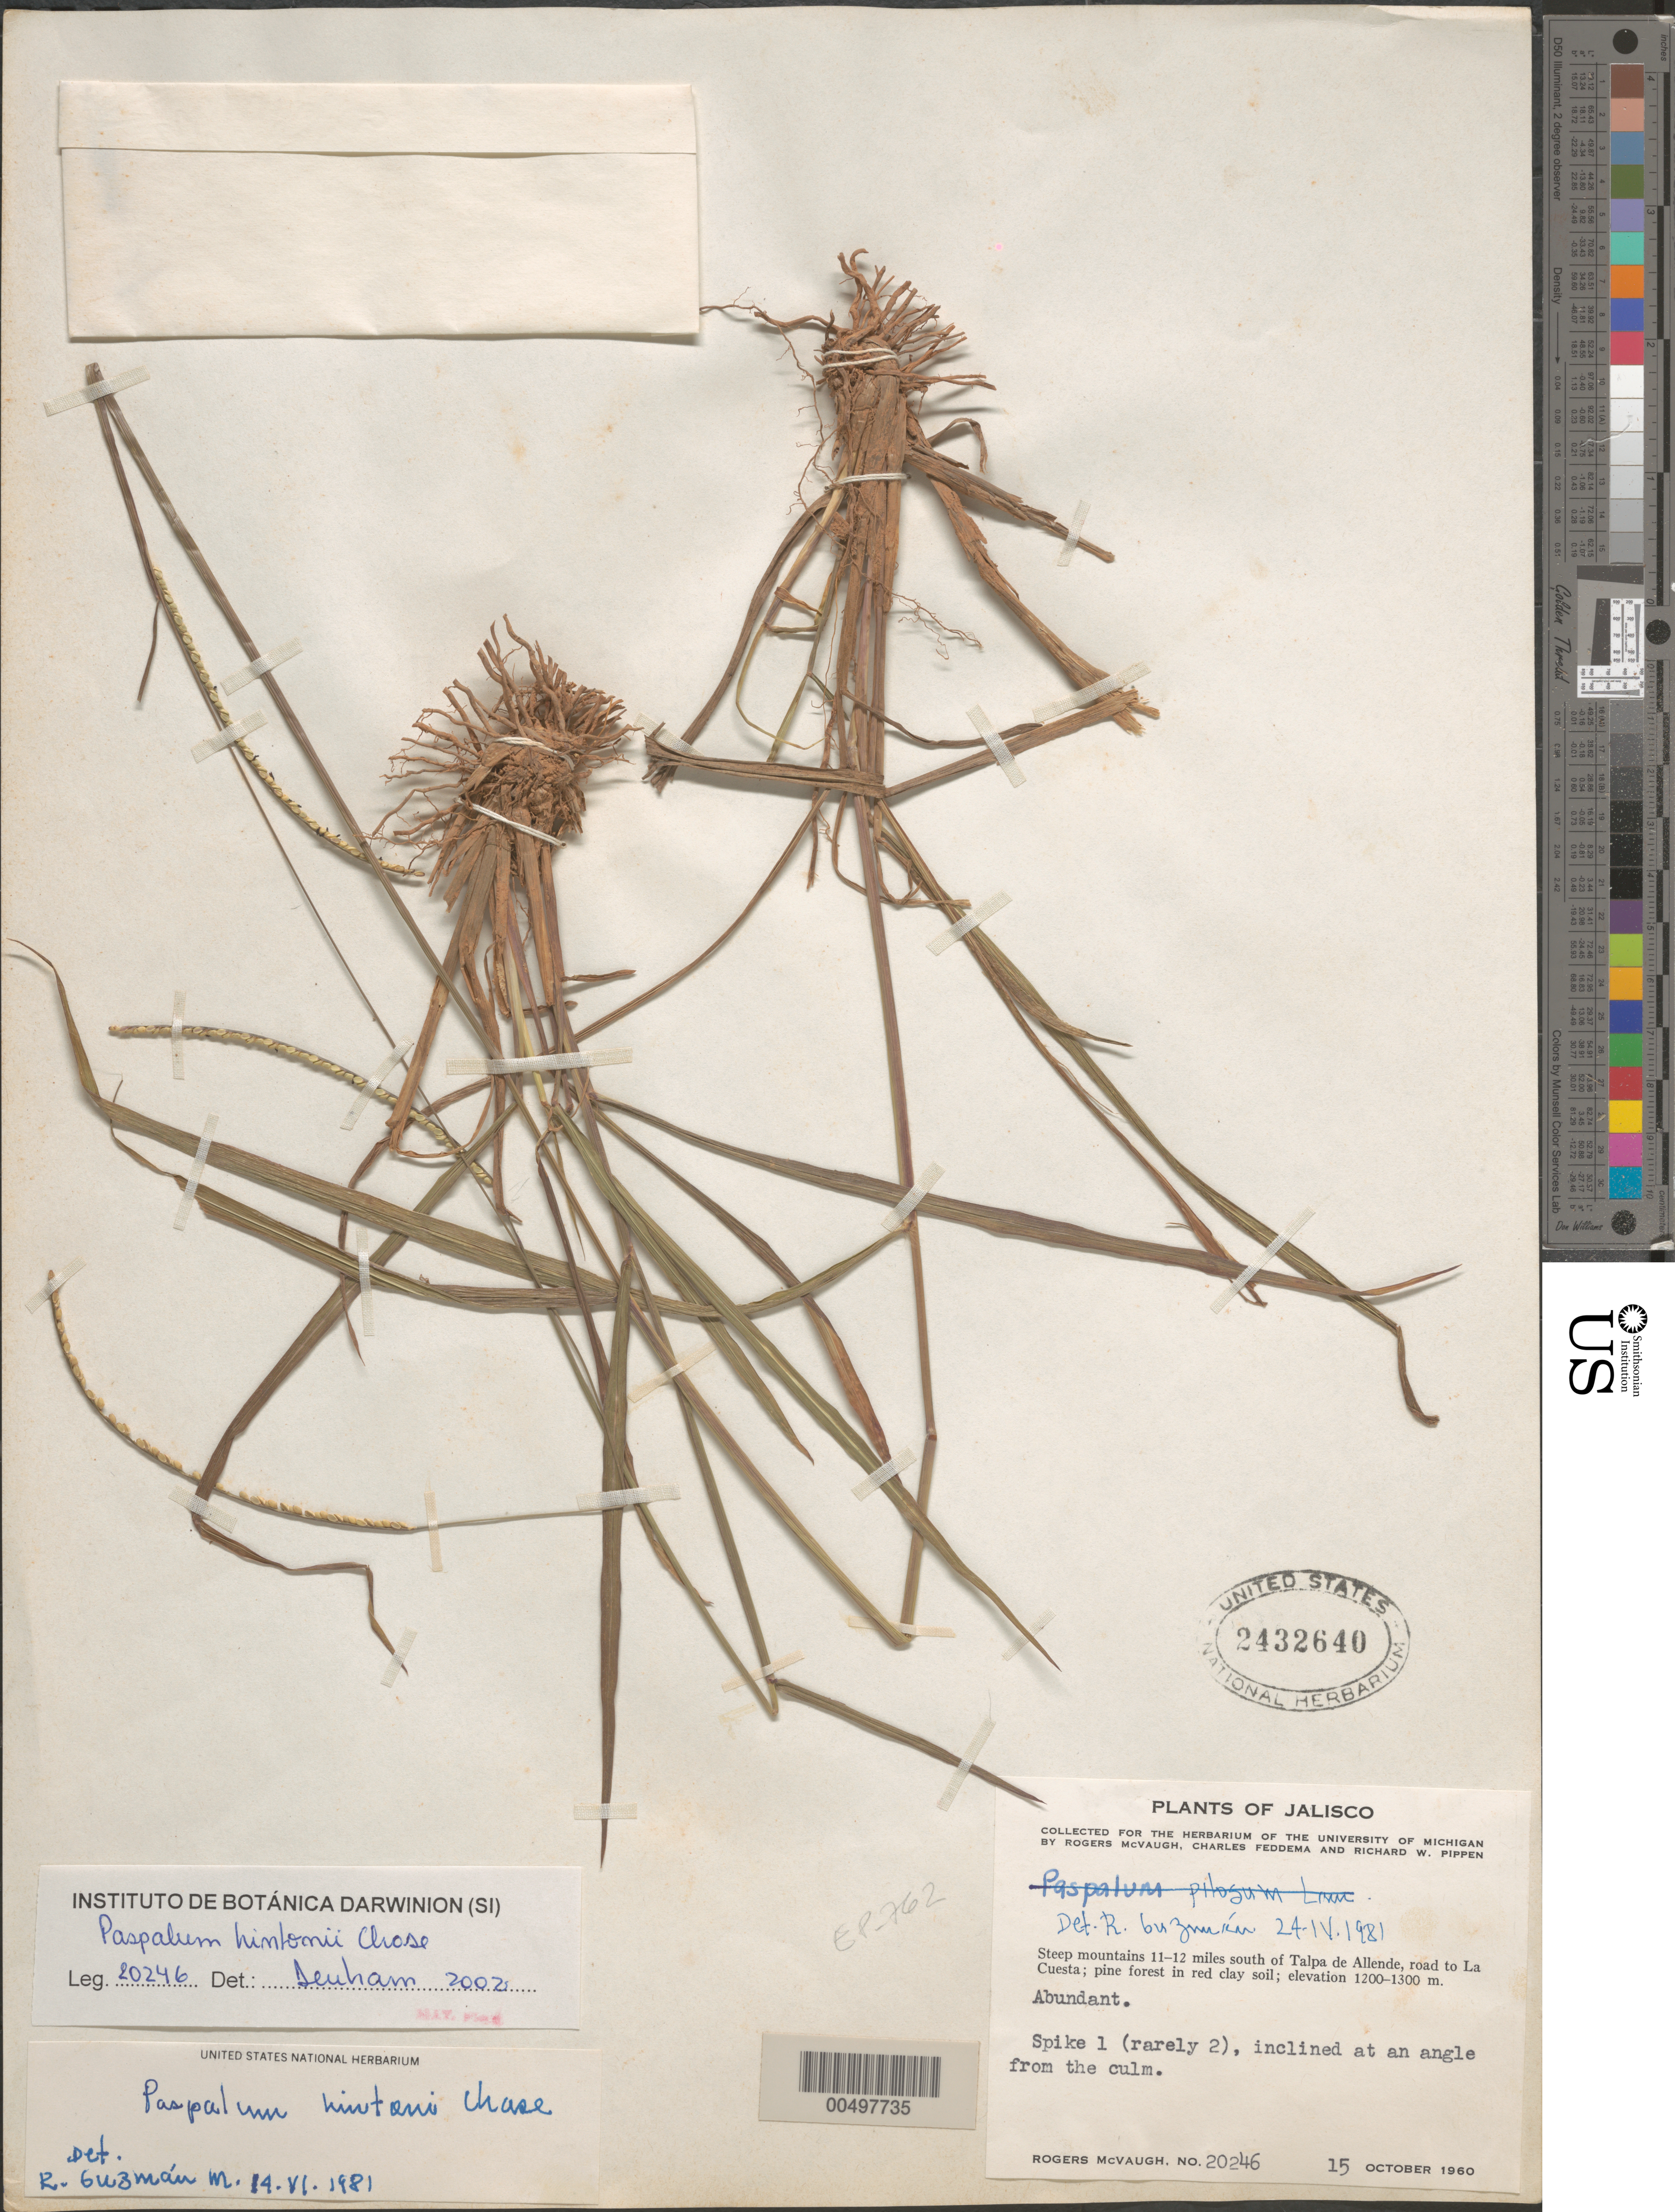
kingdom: Plantae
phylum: Tracheophyta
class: Liliopsida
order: Poales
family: Poaceae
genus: Paspalum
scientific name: Paspalum hintonii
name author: Chase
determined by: Guzm n-M., R.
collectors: R. McVaugh, C. Feddema & R. W. Pippen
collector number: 20246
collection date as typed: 15 Oct 1960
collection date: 1960-10-15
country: Mexico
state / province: Jalisco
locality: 11-12 mi S of Talpa de Allende, rd to La Cuesta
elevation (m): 1200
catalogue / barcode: US 2432640